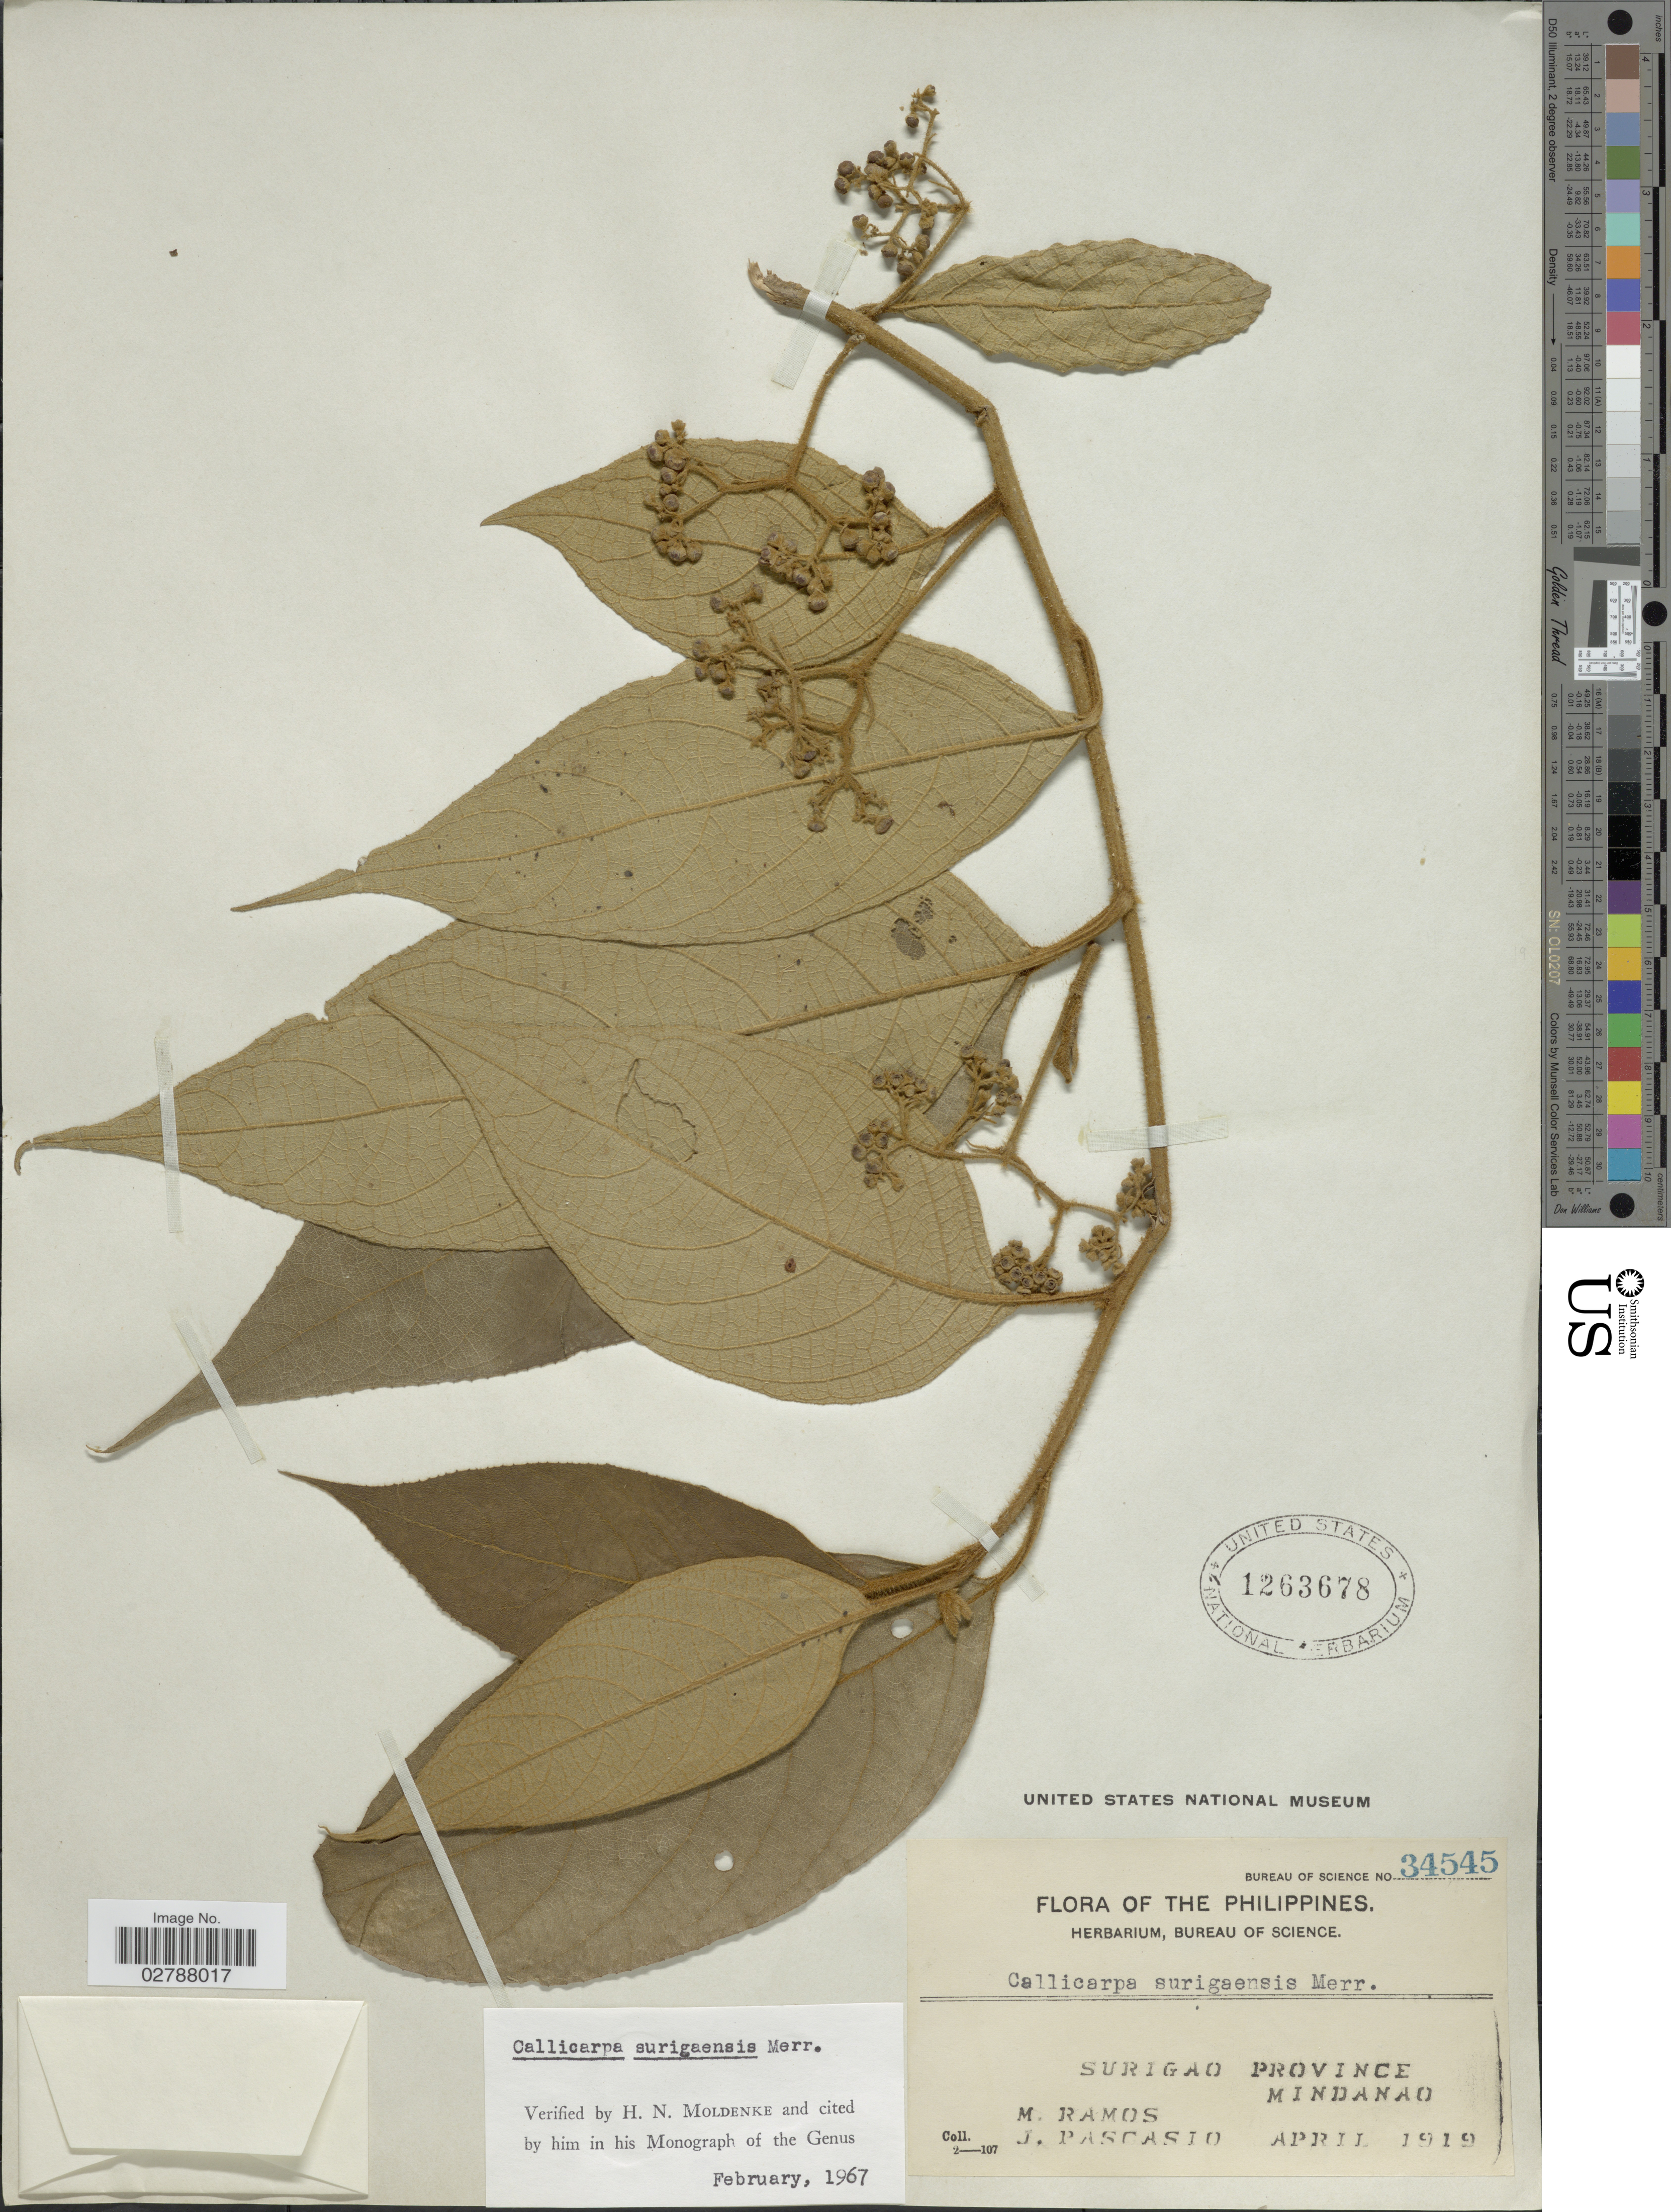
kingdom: Plantae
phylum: Tracheophyta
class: Magnoliopsida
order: Lamiales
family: Lamiaceae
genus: Callicarpa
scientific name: Callicarpa surigaensis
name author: Merr.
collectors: M. Ramos & J. Pascasio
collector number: Bureau of Science34545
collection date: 1919-04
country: Philippines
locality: Surigao Province, Mindanao.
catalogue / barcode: US 1263678